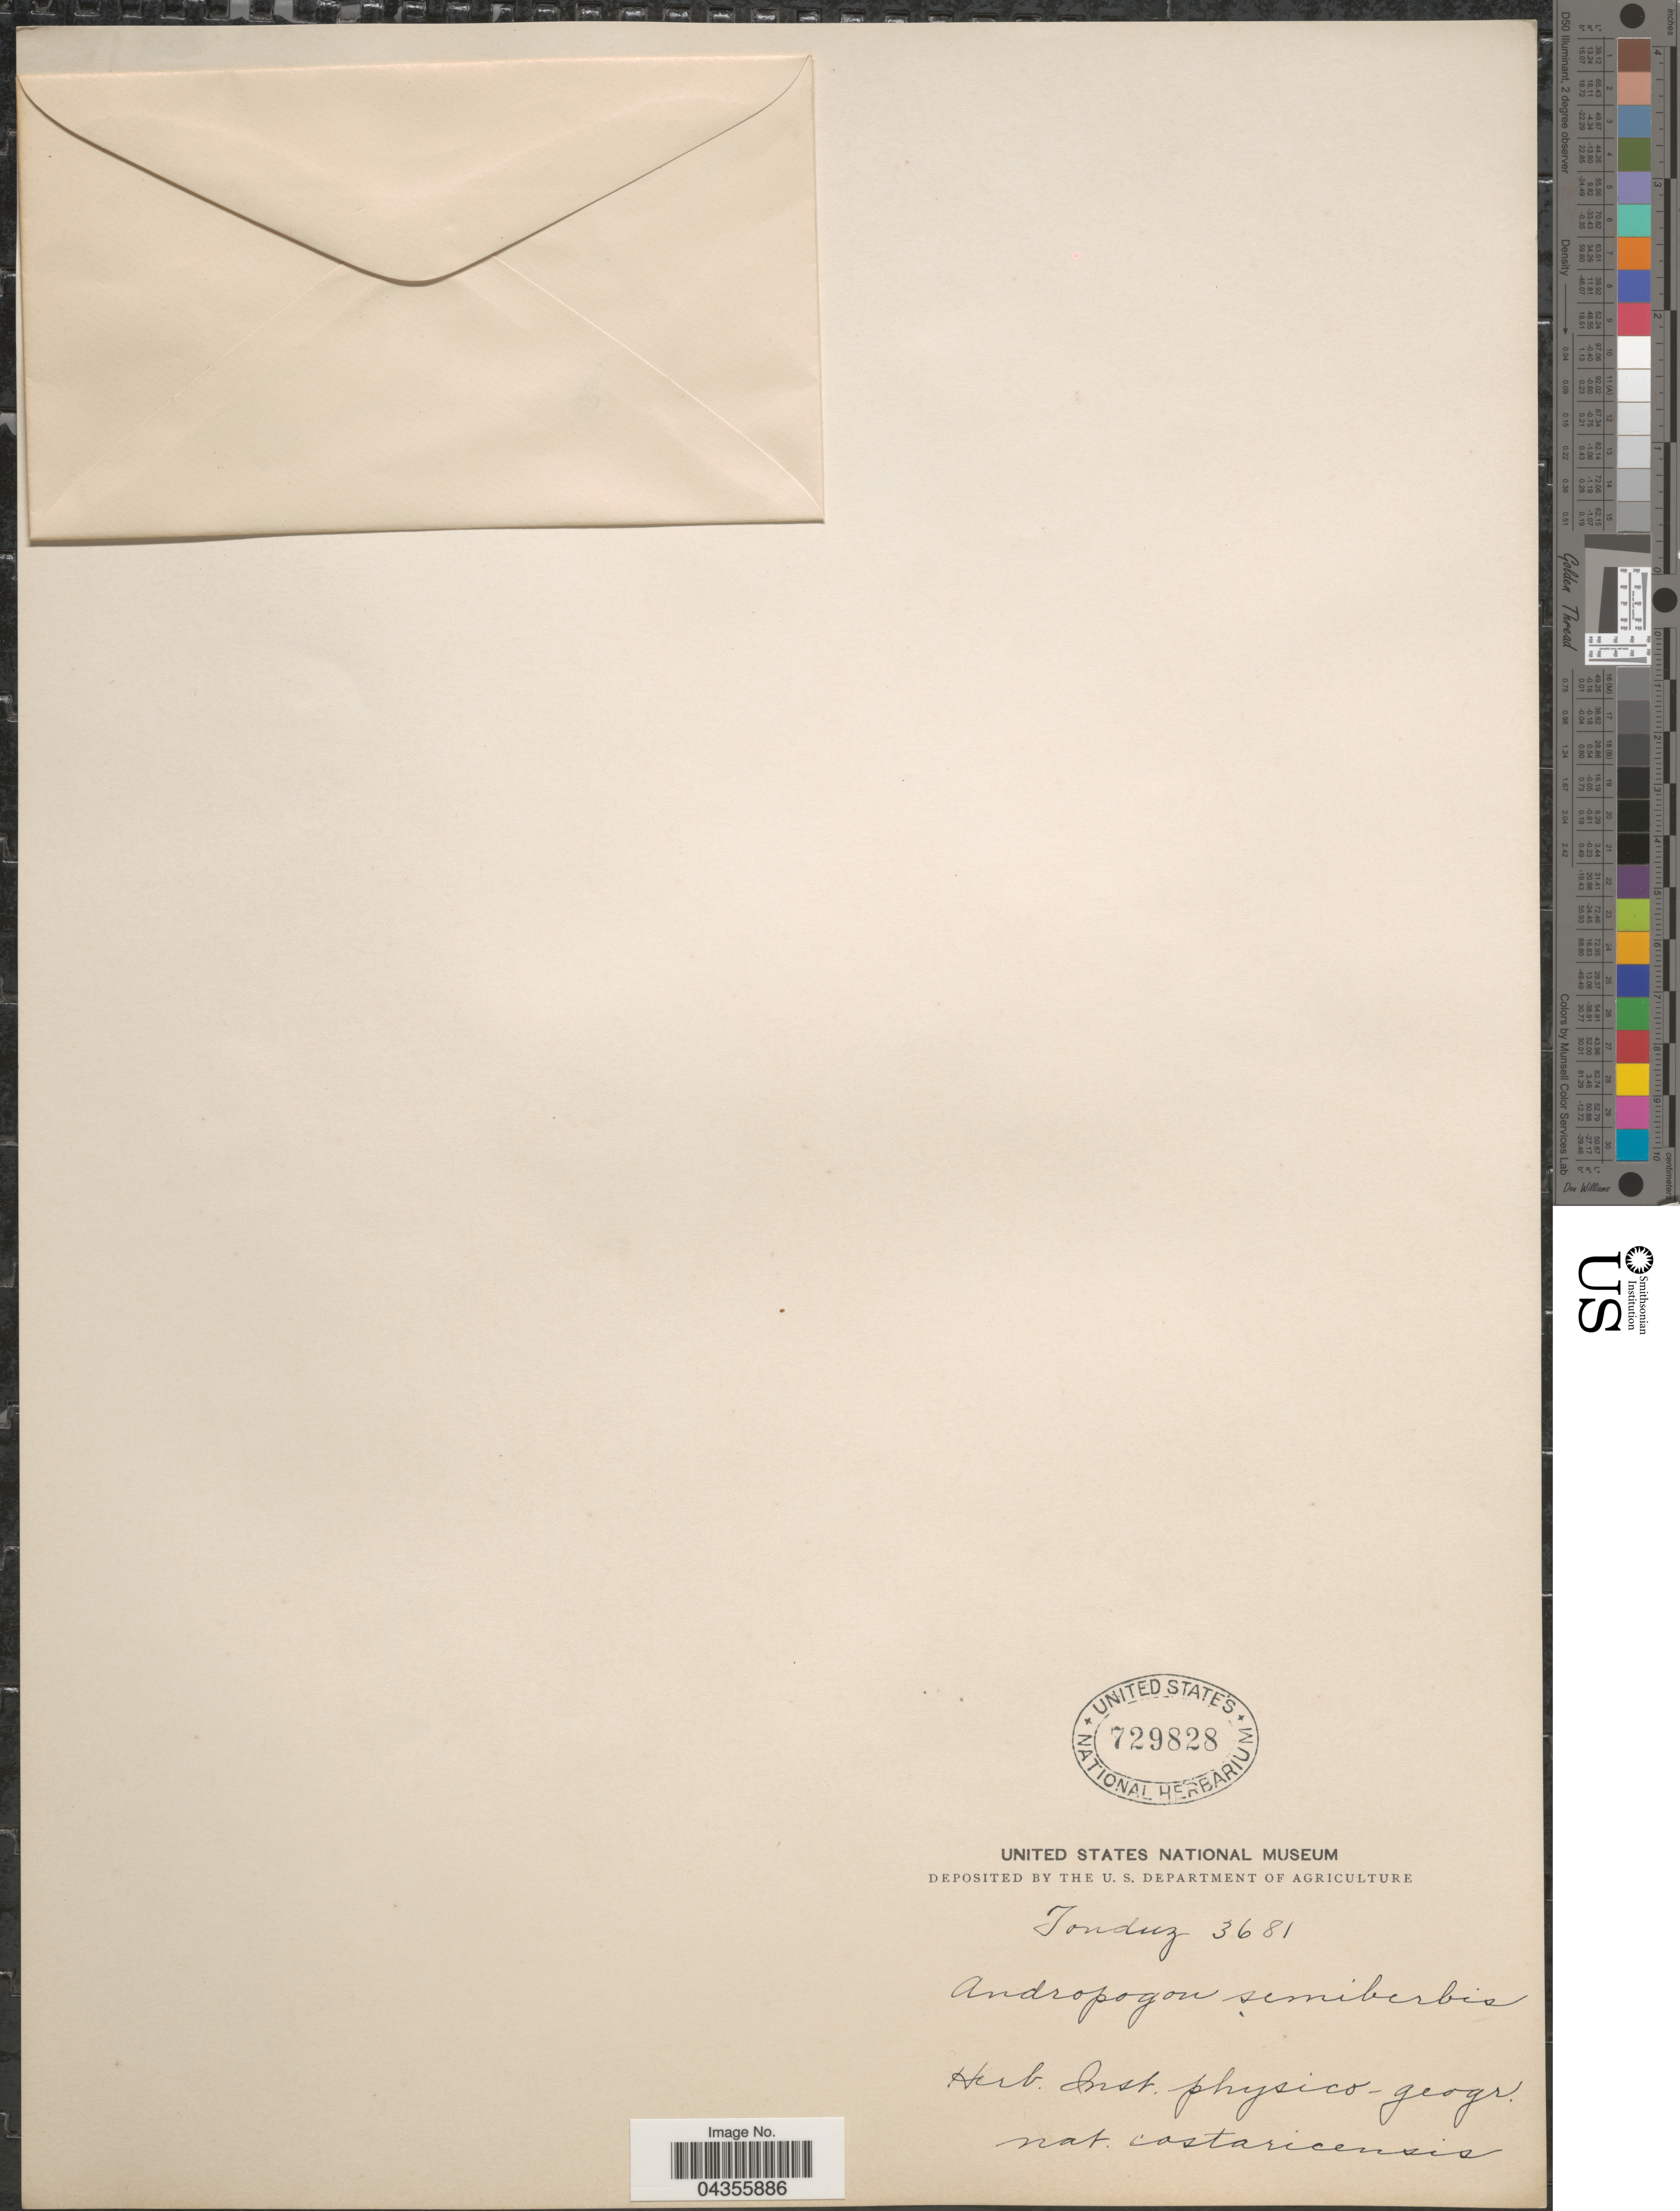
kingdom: Plantae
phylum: Tracheophyta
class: Liliopsida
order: Poales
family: Poaceae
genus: Schizachyrium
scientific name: Schizachyrium sanguineum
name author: (Retz.) Alston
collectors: Tonduz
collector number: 3681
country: Costa Rica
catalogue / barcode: US 729828